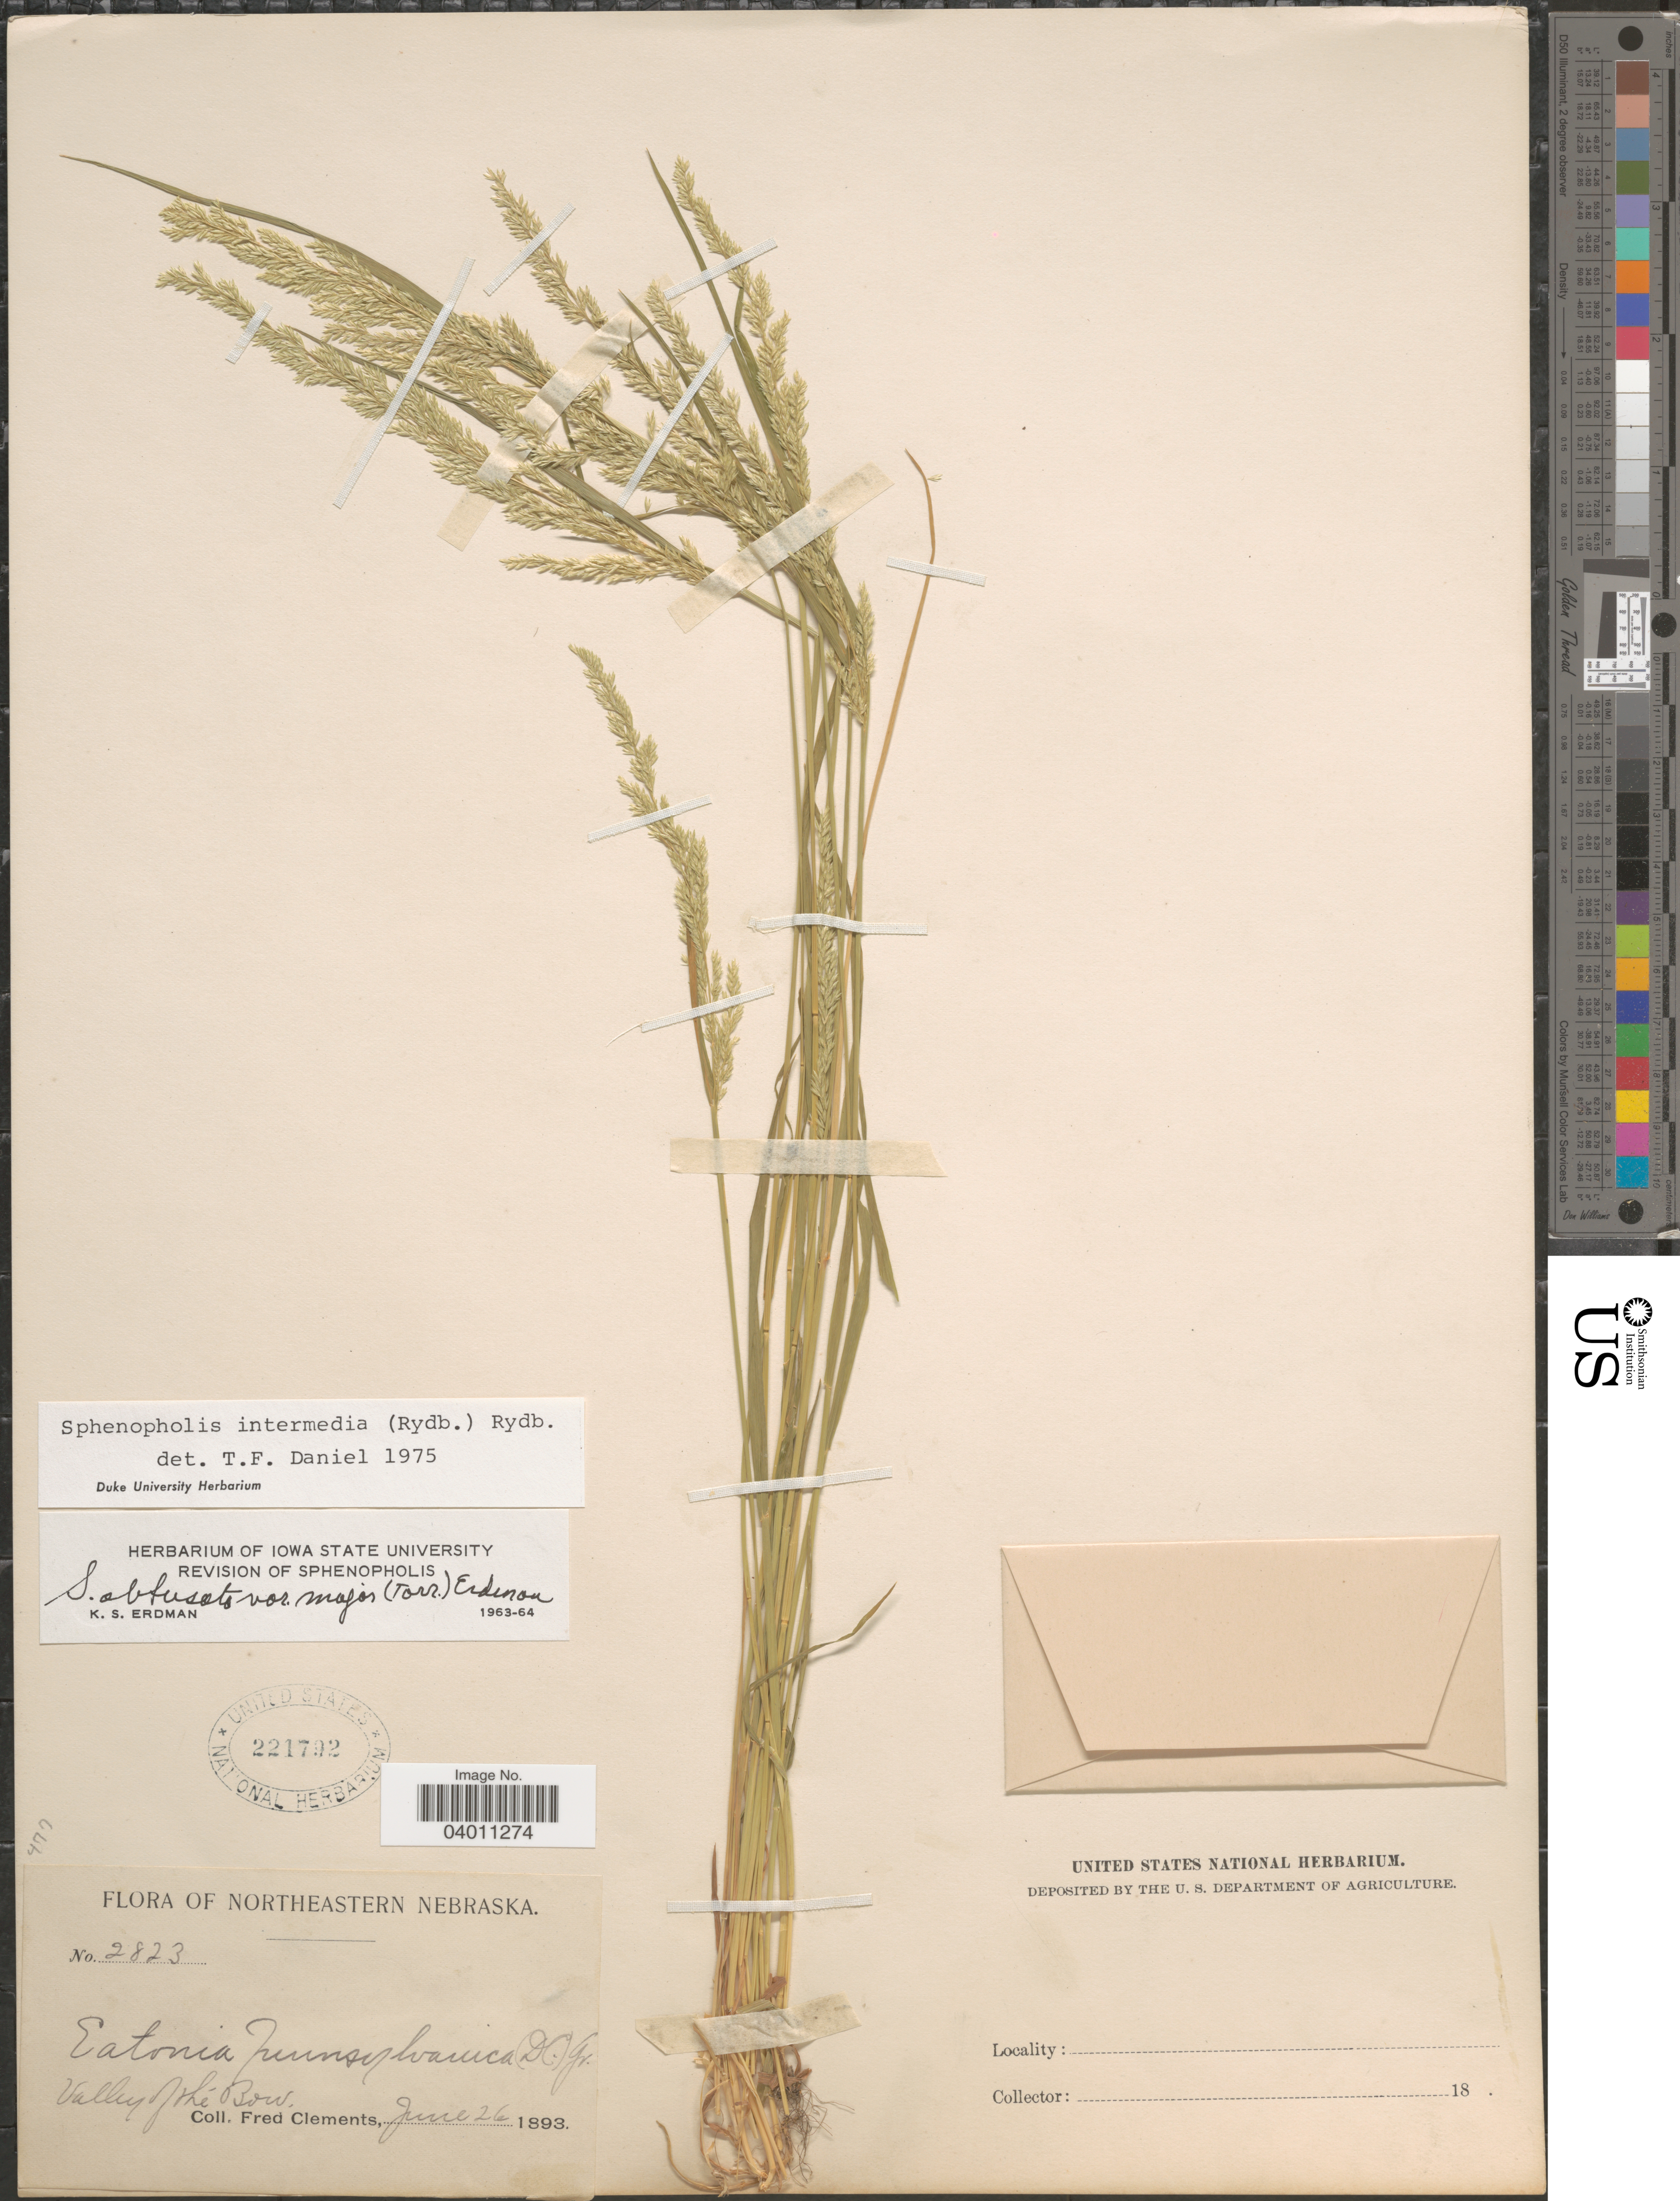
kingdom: Plantae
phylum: Tracheophyta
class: Liliopsida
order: Poales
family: Poaceae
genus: Sphenopholis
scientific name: Sphenopholis intermedia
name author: (Rydb.) Rydb.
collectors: F. Clements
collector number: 2823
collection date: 1893-06-26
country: United States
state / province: Nebraska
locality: Northeastern Nebraska. Valley of the Bow.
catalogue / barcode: US 221792